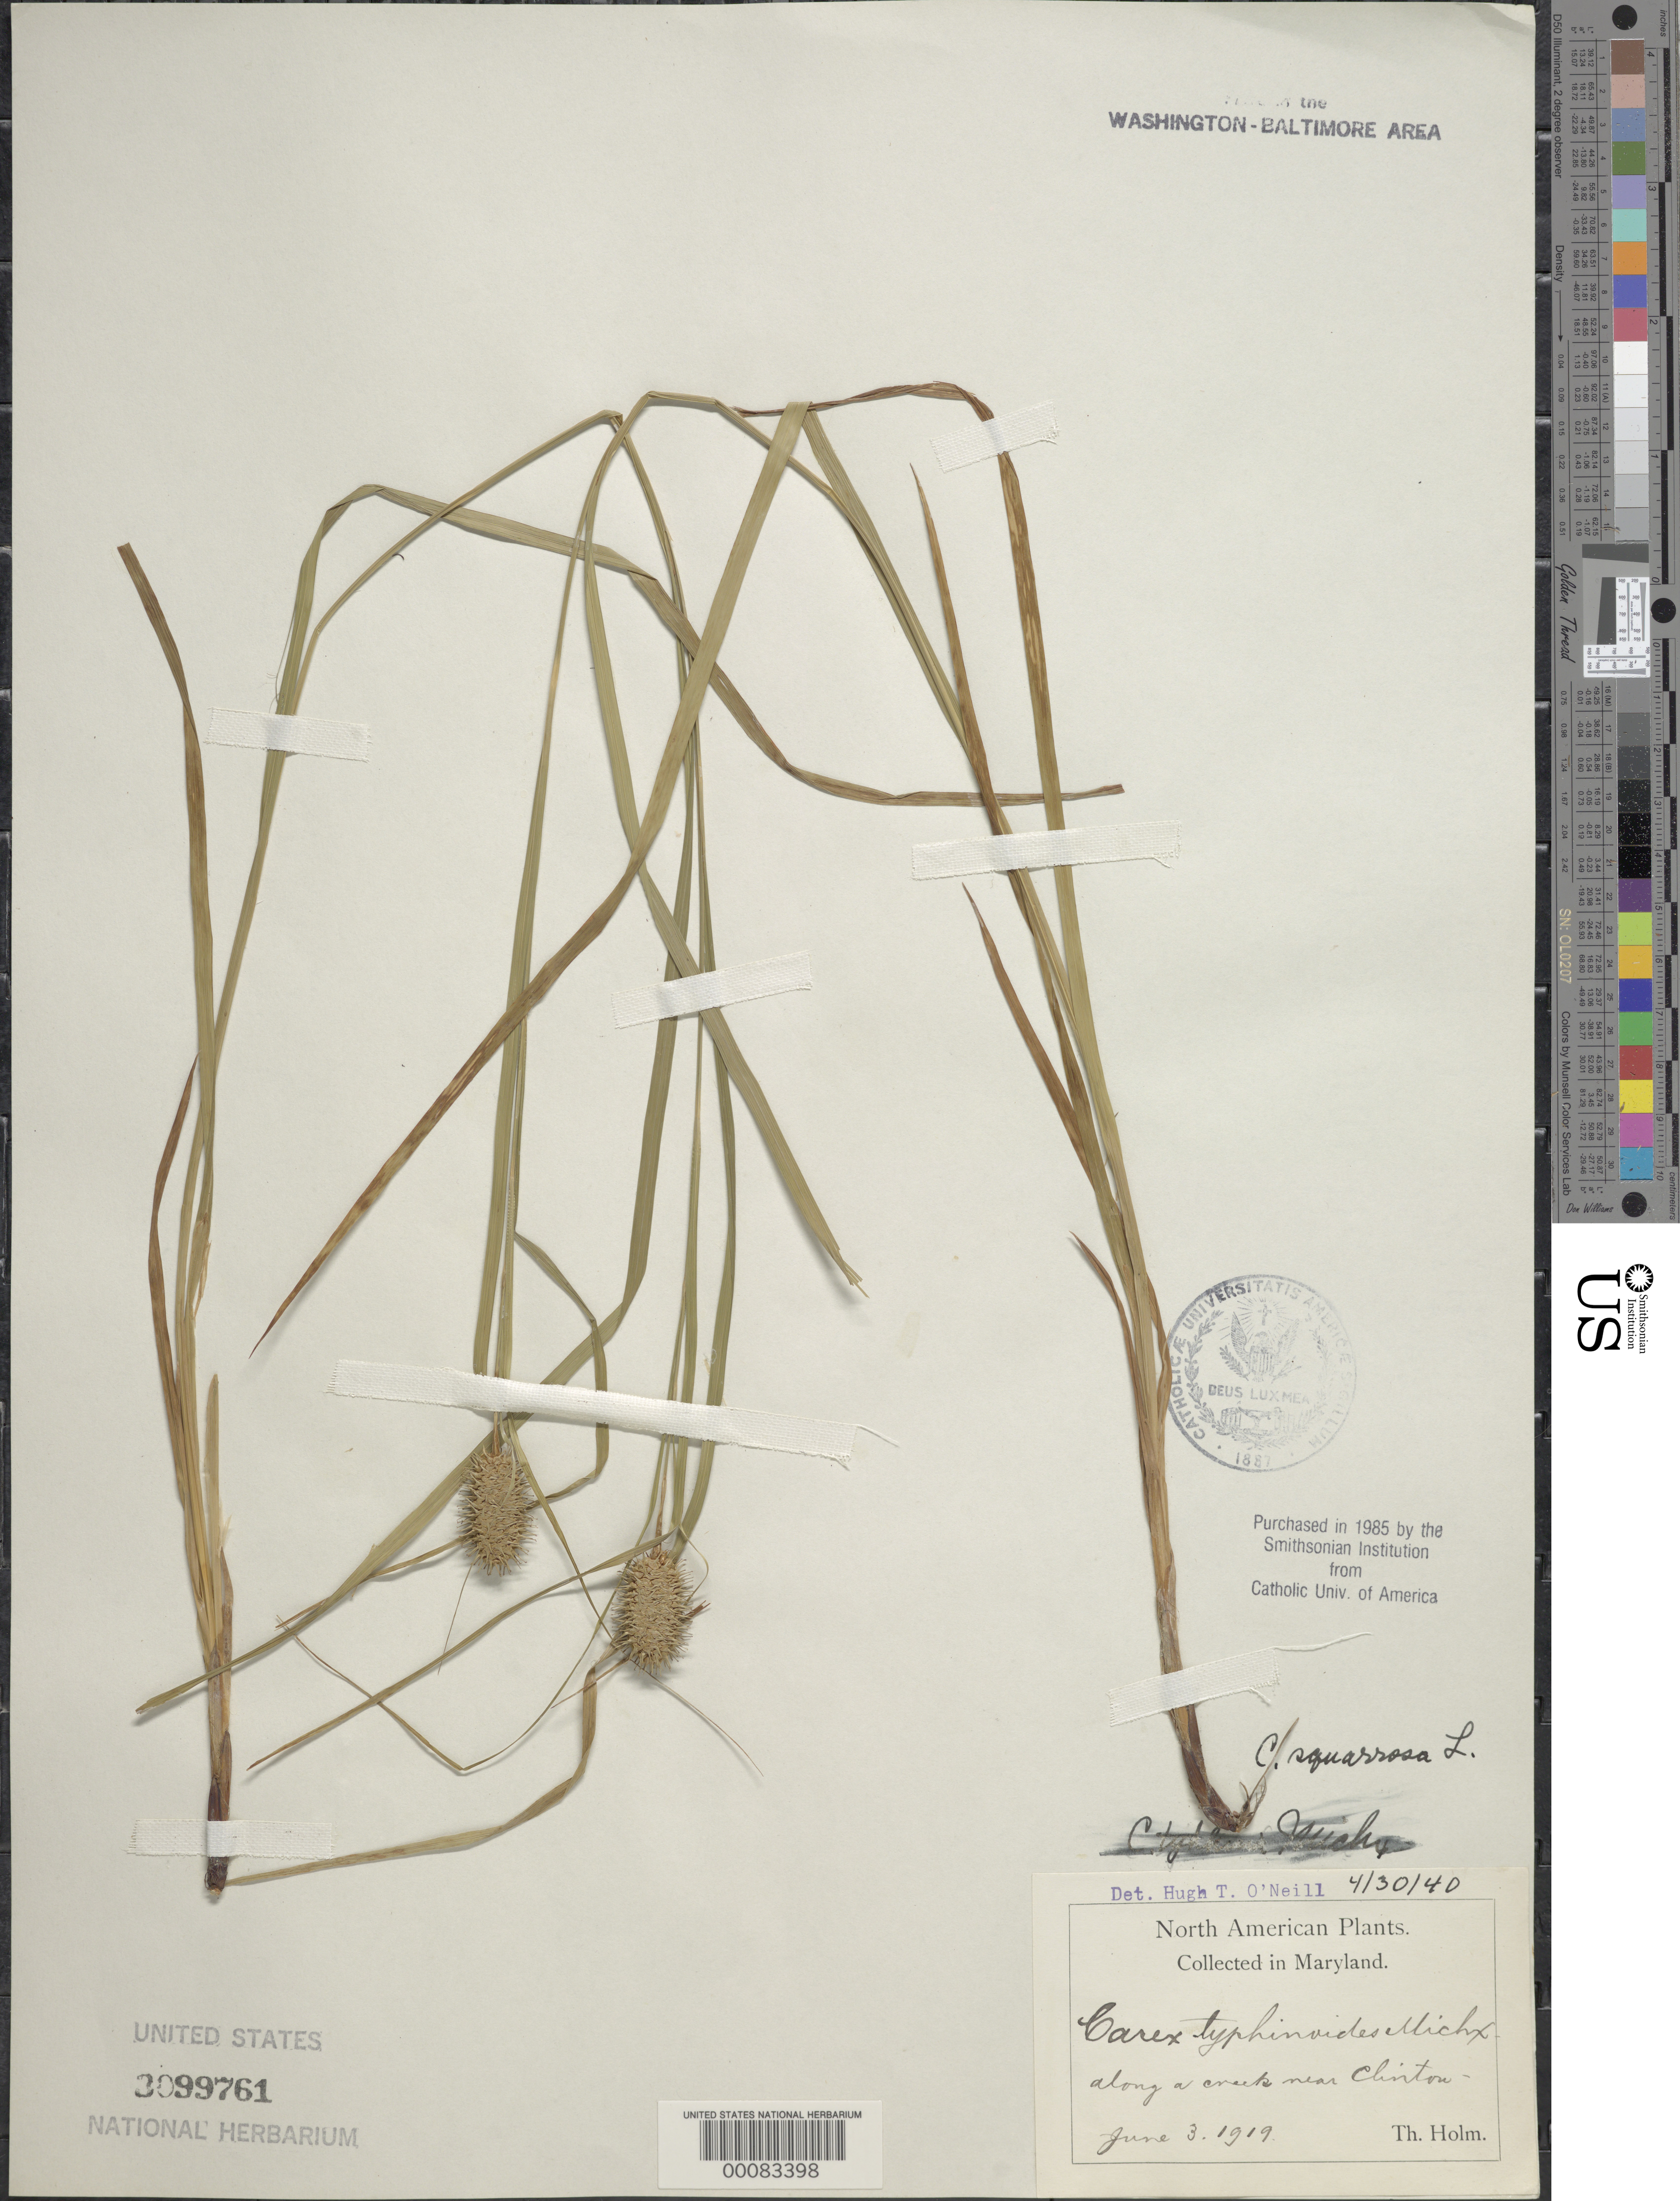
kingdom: Plantae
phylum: Tracheophyta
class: Liliopsida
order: Poales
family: Cyperaceae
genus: Carex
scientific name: Carex squarrosa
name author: L.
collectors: T. Holm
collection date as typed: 03 Jun 1919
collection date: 1919-06-03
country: United States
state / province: Maryland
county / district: Prince George's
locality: Near Clinton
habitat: Creek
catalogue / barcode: US 3099761